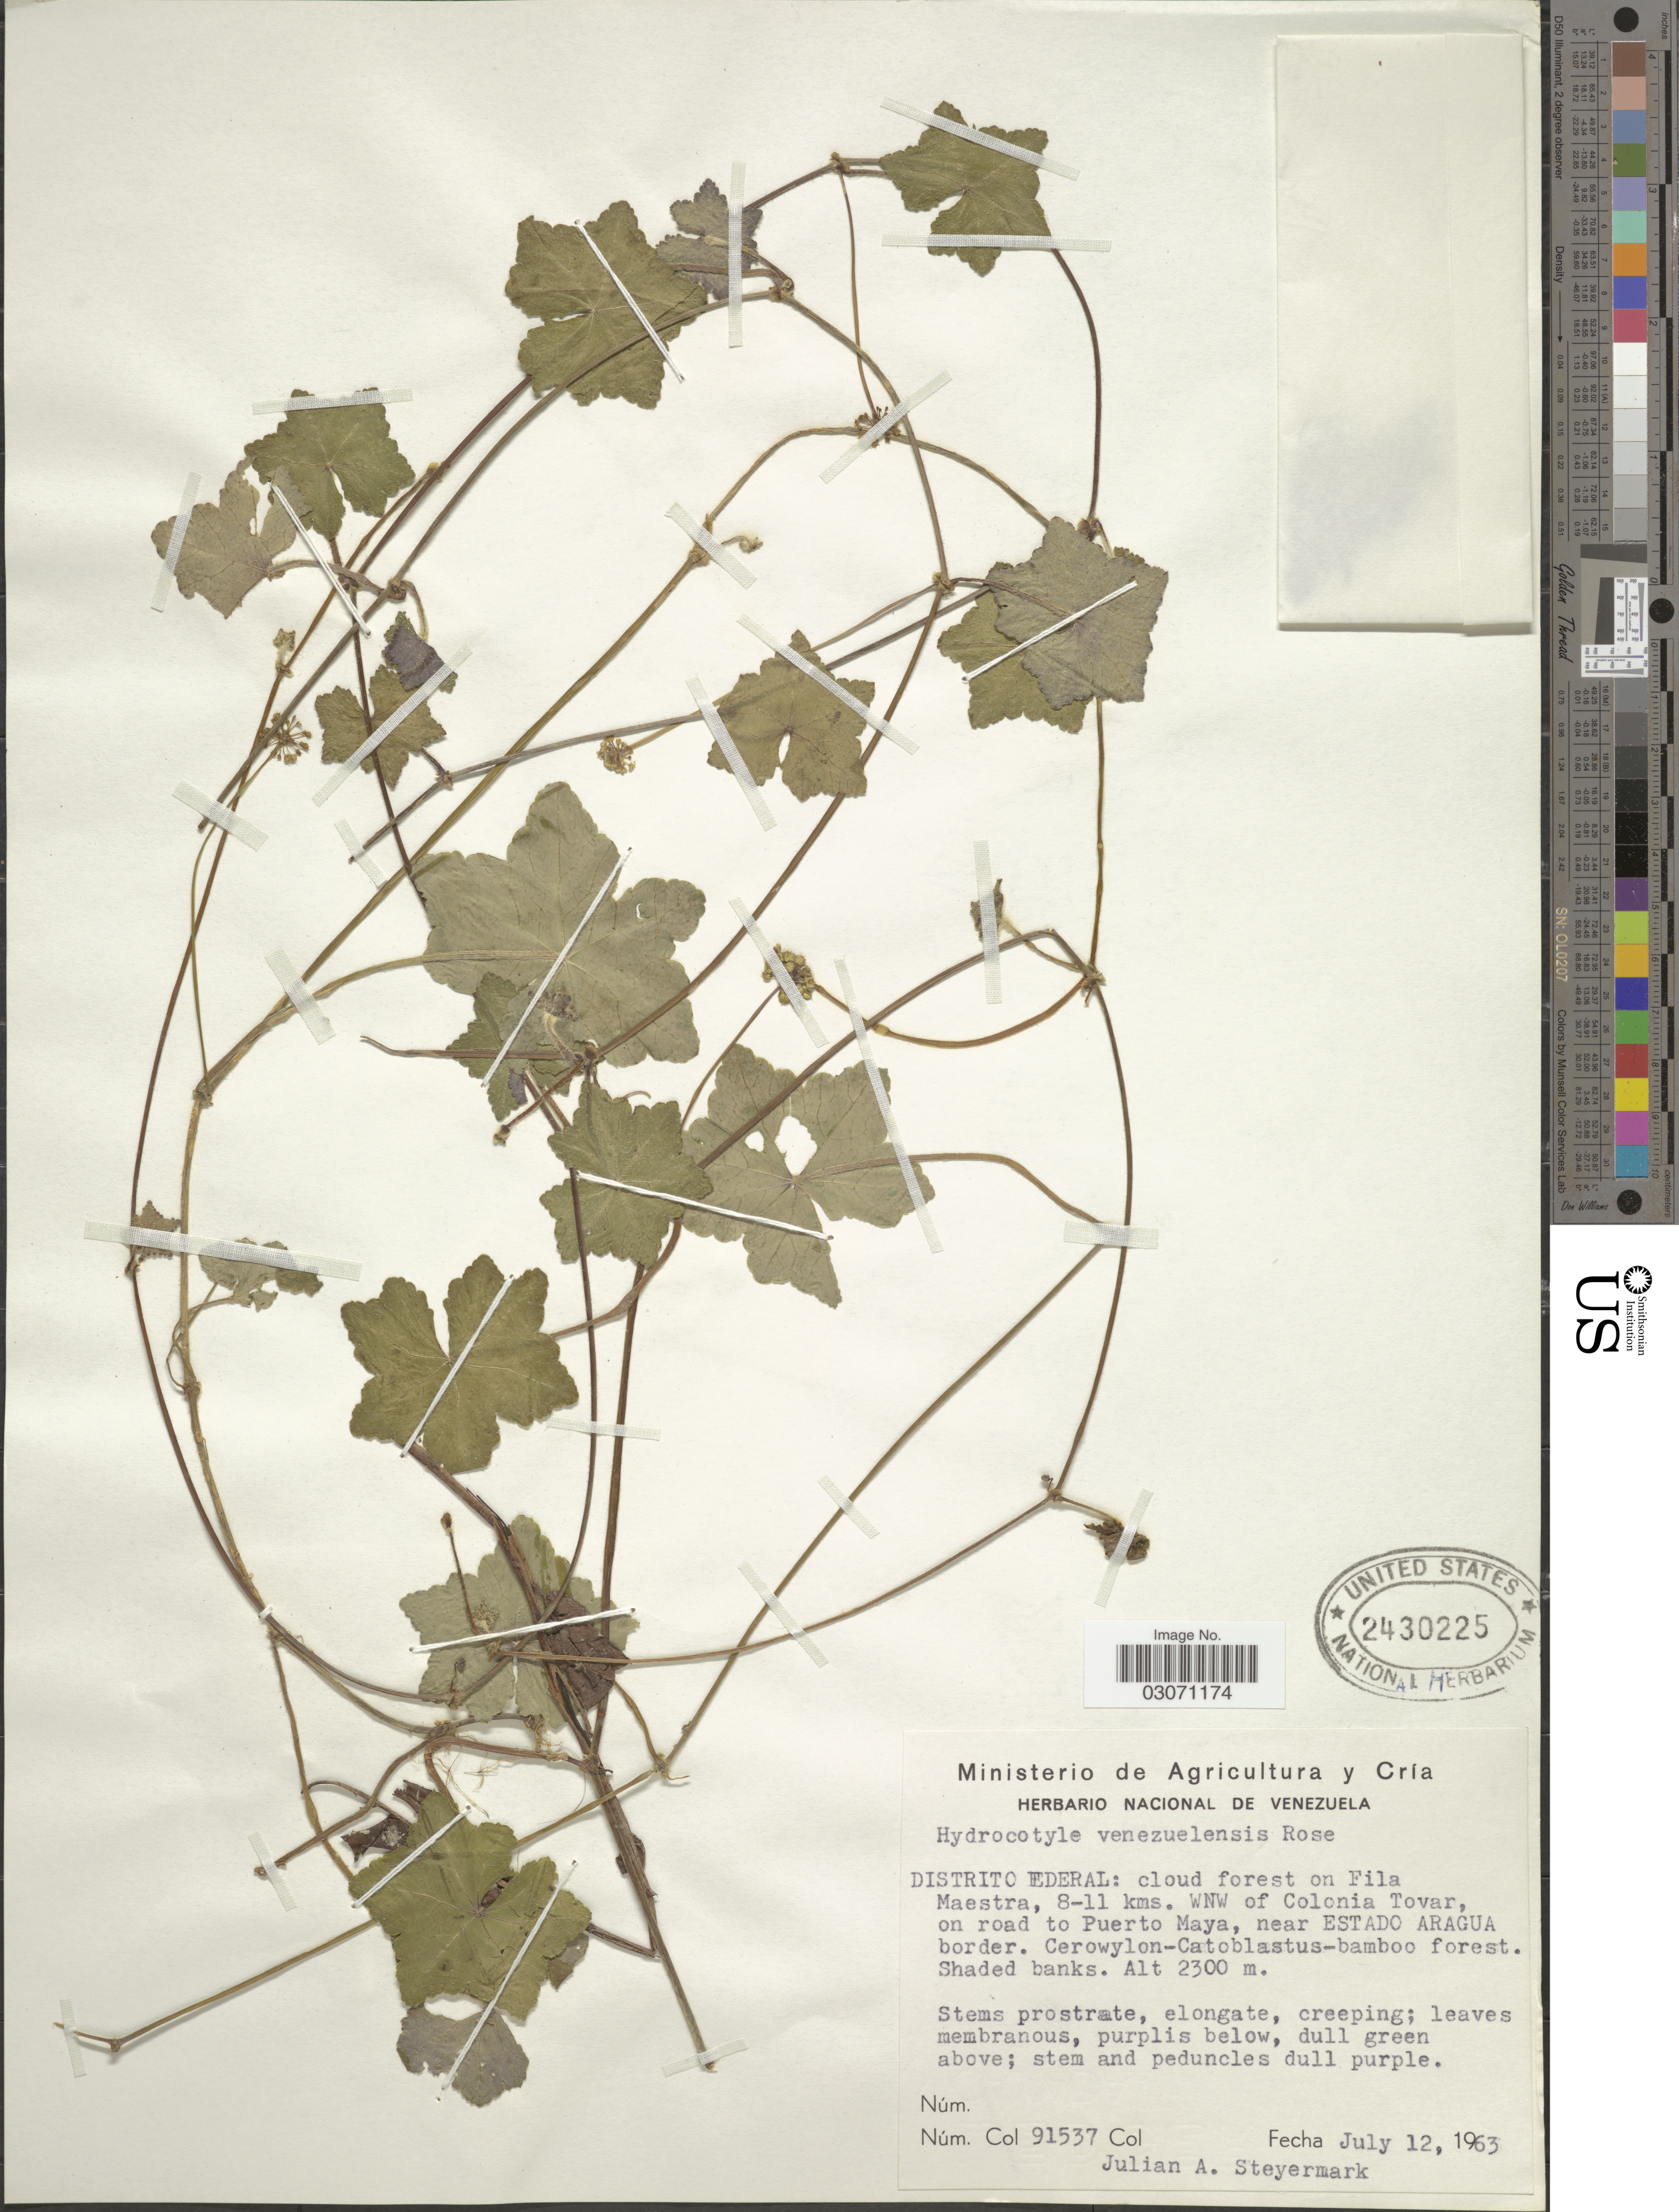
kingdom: Plantae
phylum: Tracheophyta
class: Magnoliopsida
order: Apiales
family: Araliaceae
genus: Hydrocotyle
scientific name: Hydrocotyle venezuelensis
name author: Rose ex Mathias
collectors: J. Steyermark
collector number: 91537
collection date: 1963-07-12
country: Venezuela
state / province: Aragua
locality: Distrito Federal: cloud forest on Fila Maestra, 8-11 kms. WNW of Colonia Tovar, on road to Puerto Maya, near Estado Aragua border. Cerowylon-Catoblastus-bamboo forest. Shaded banks.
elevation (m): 2300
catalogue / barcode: US 2430225